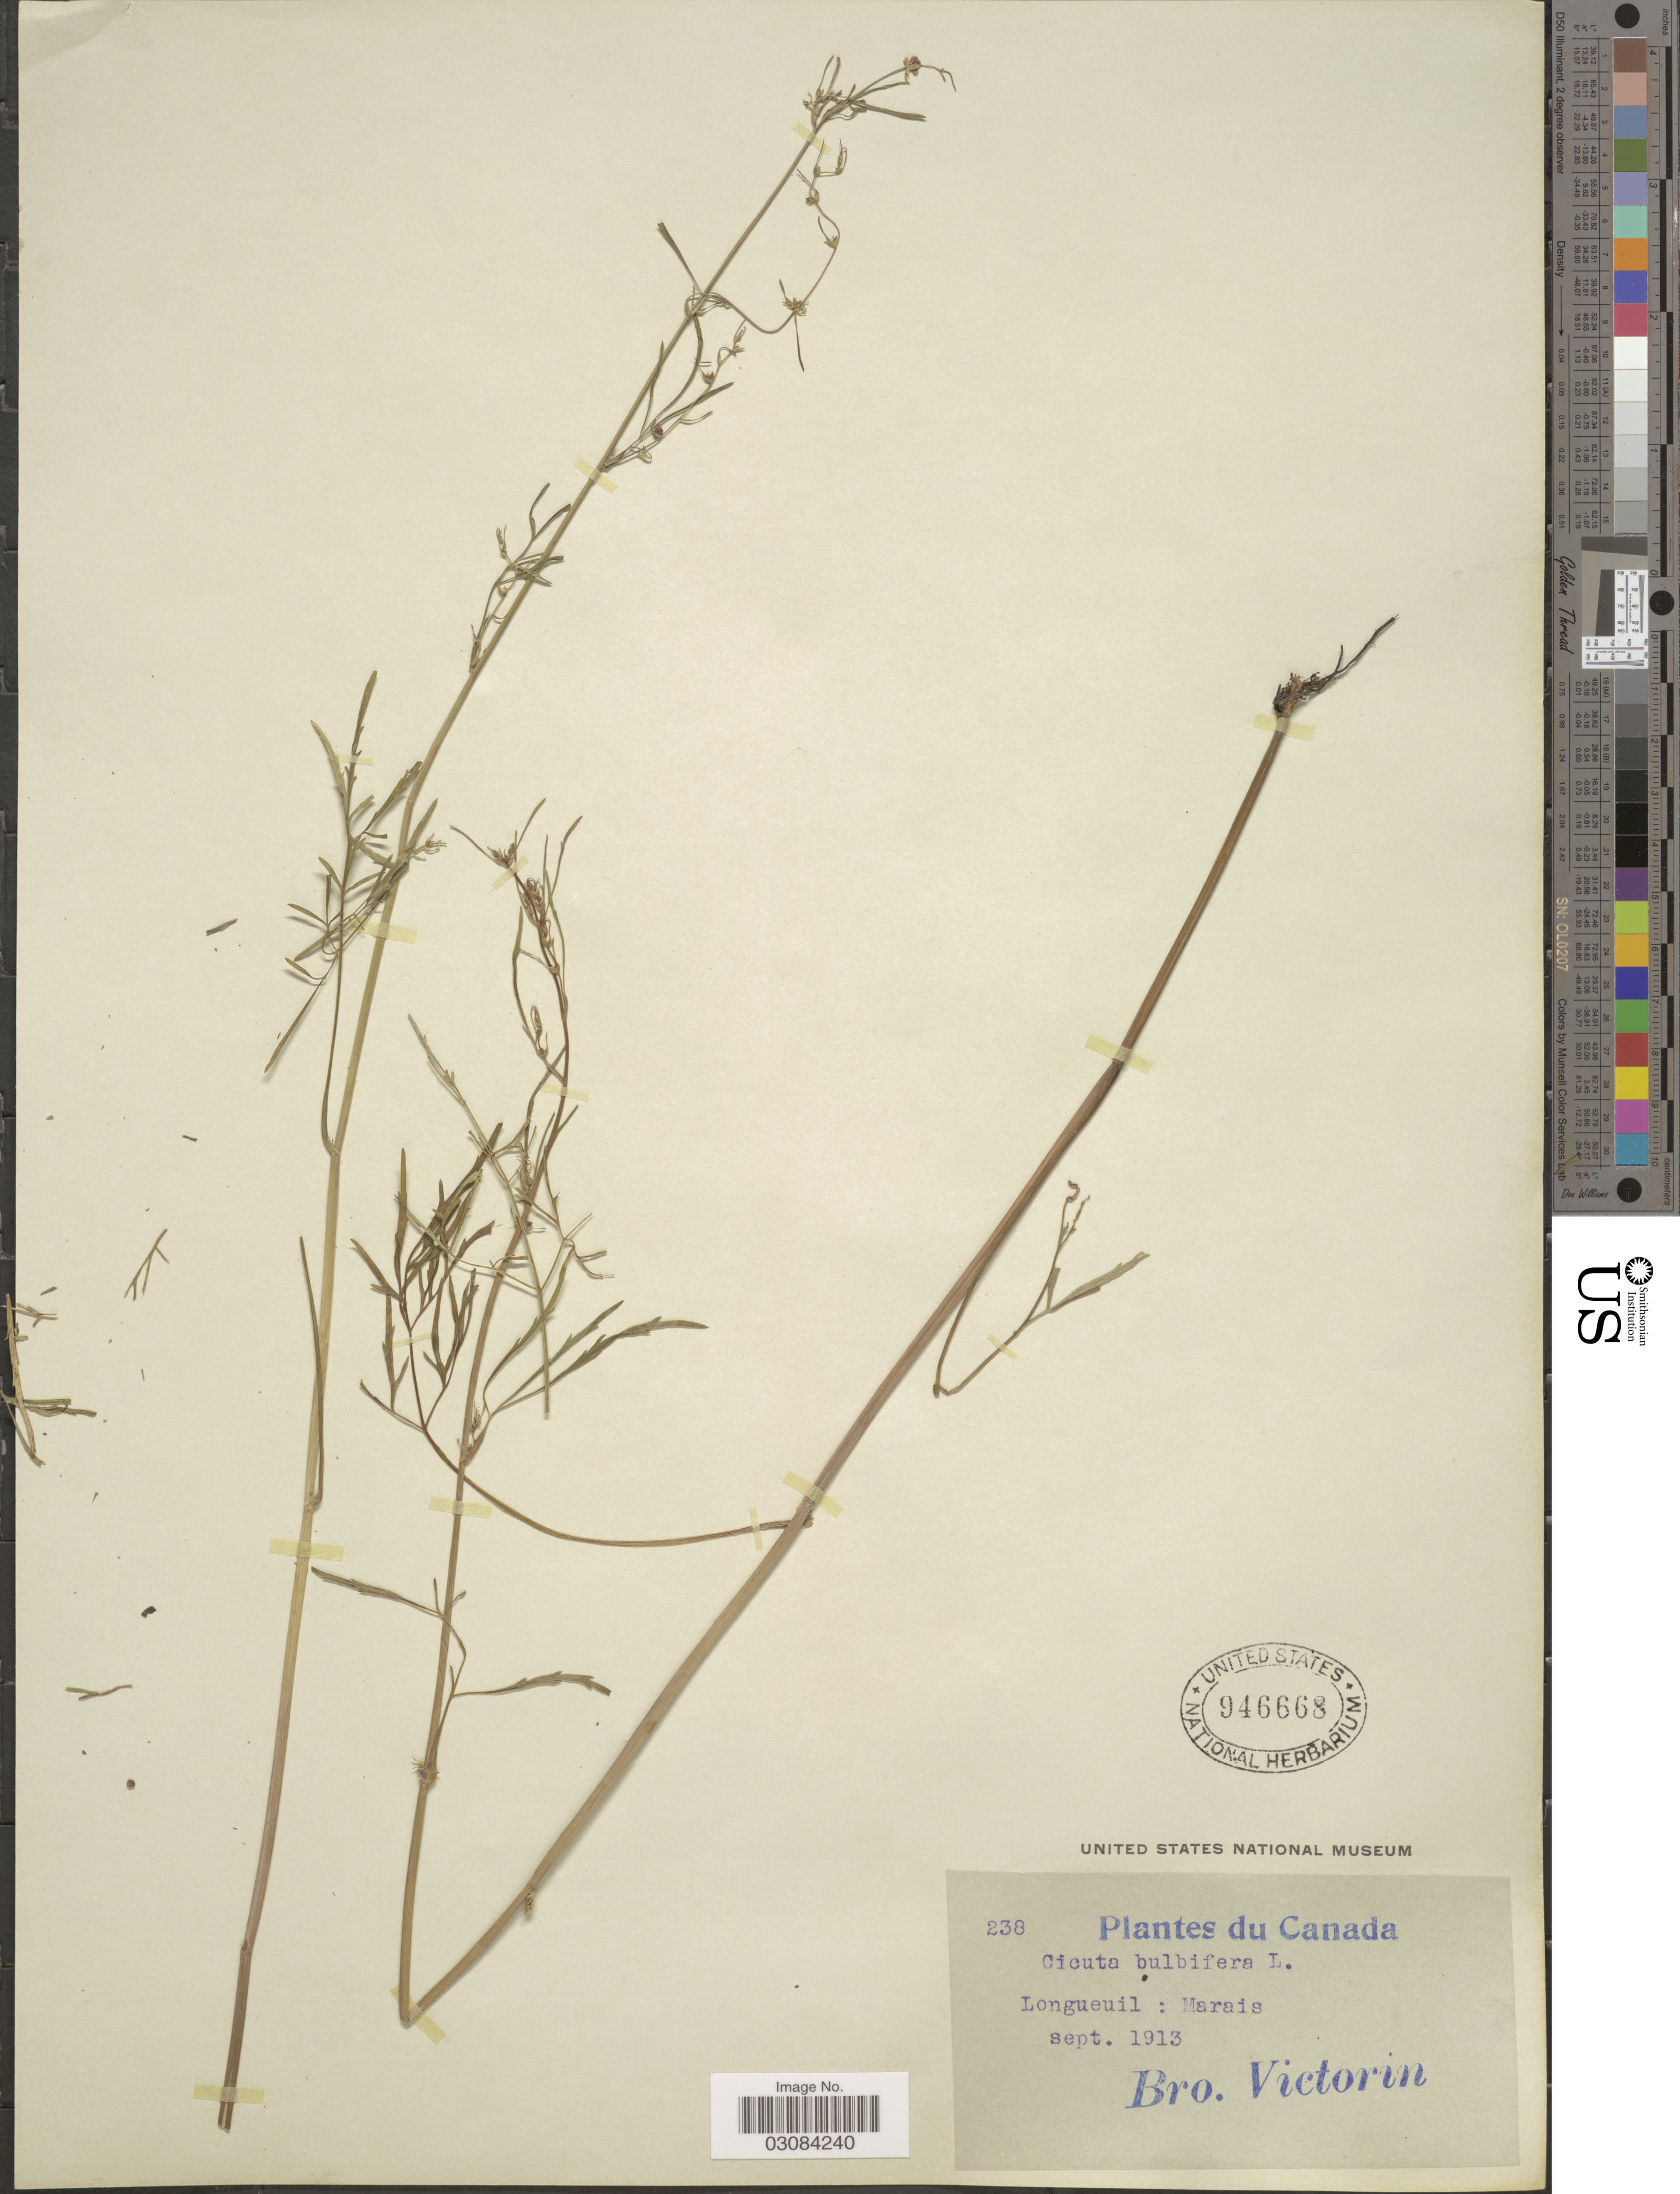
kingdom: Plantae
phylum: Tracheophyta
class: Magnoliopsida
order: Apiales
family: Apiaceae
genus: Cicuta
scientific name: Cicuta bulbifera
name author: L.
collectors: B. Victorin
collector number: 238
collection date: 1913-09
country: Canada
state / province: Quebec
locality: Longueuil: Marais.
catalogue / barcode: US 946668